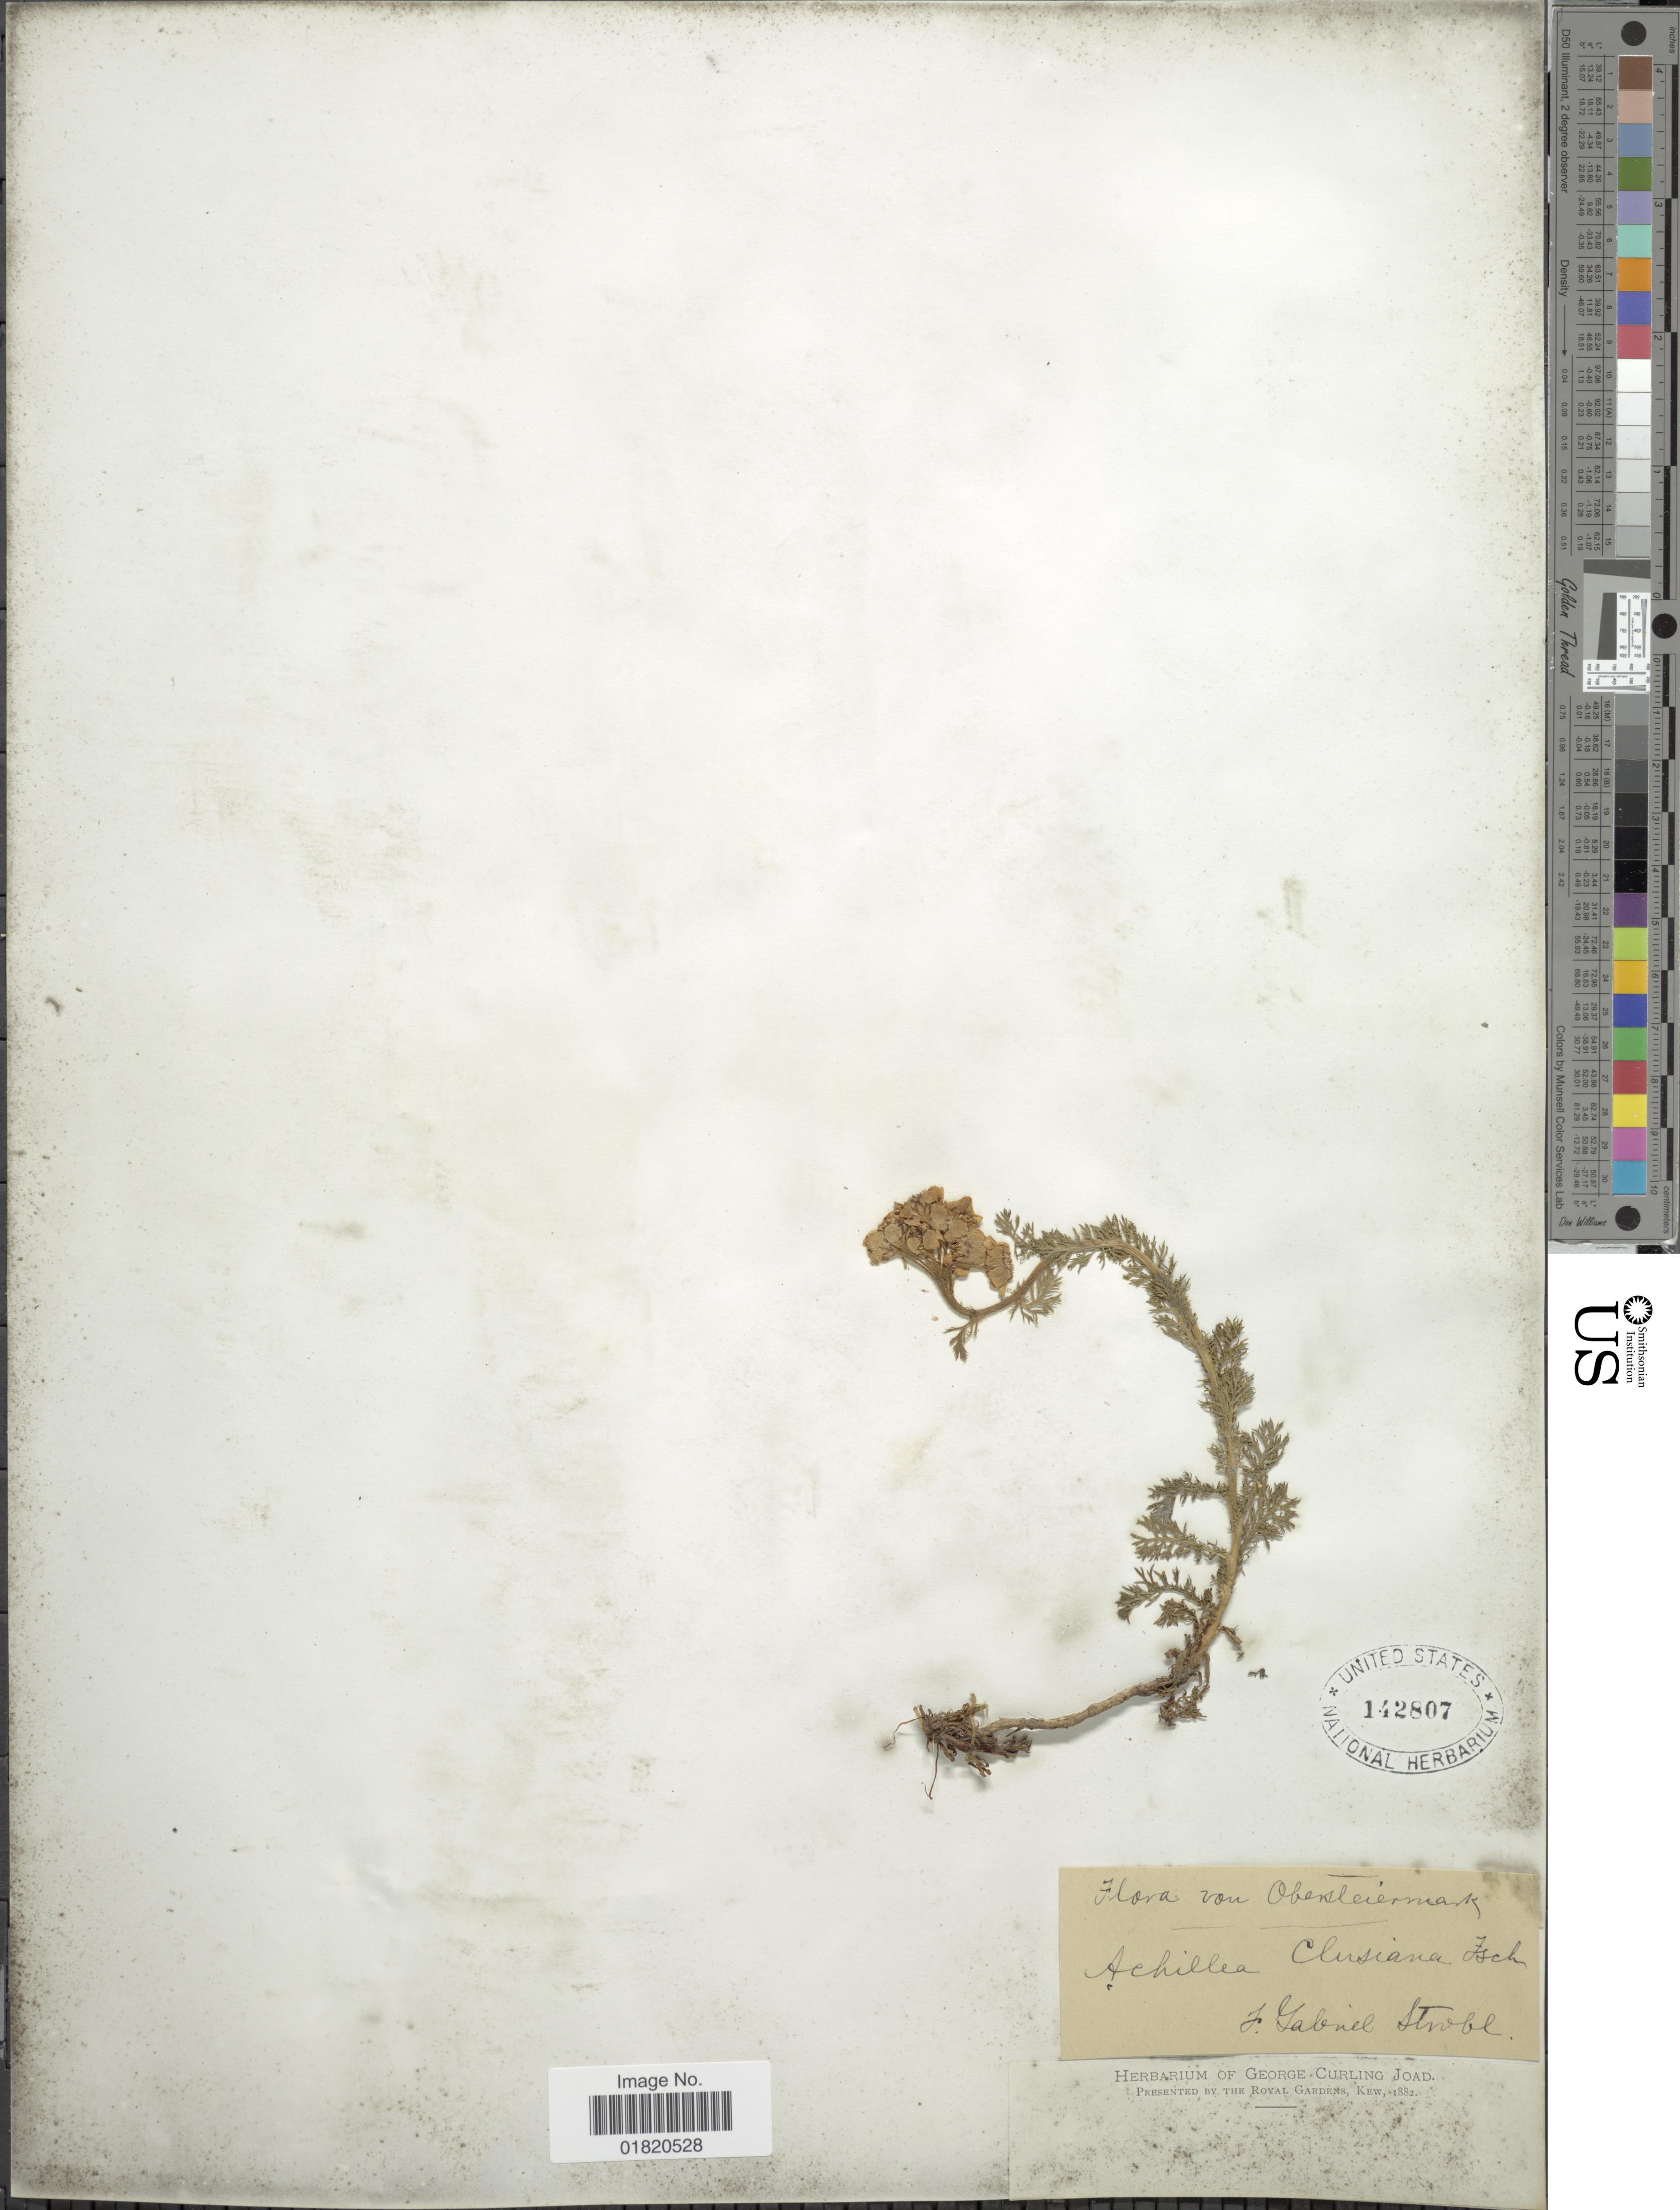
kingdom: Plantae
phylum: Tracheophyta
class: Magnoliopsida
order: Asterales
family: Asteraceae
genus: Achillea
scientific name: Achillea clusiana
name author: Tausch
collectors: P. G. Strobl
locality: Obersteiermark [interpreted]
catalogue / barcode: US 142807